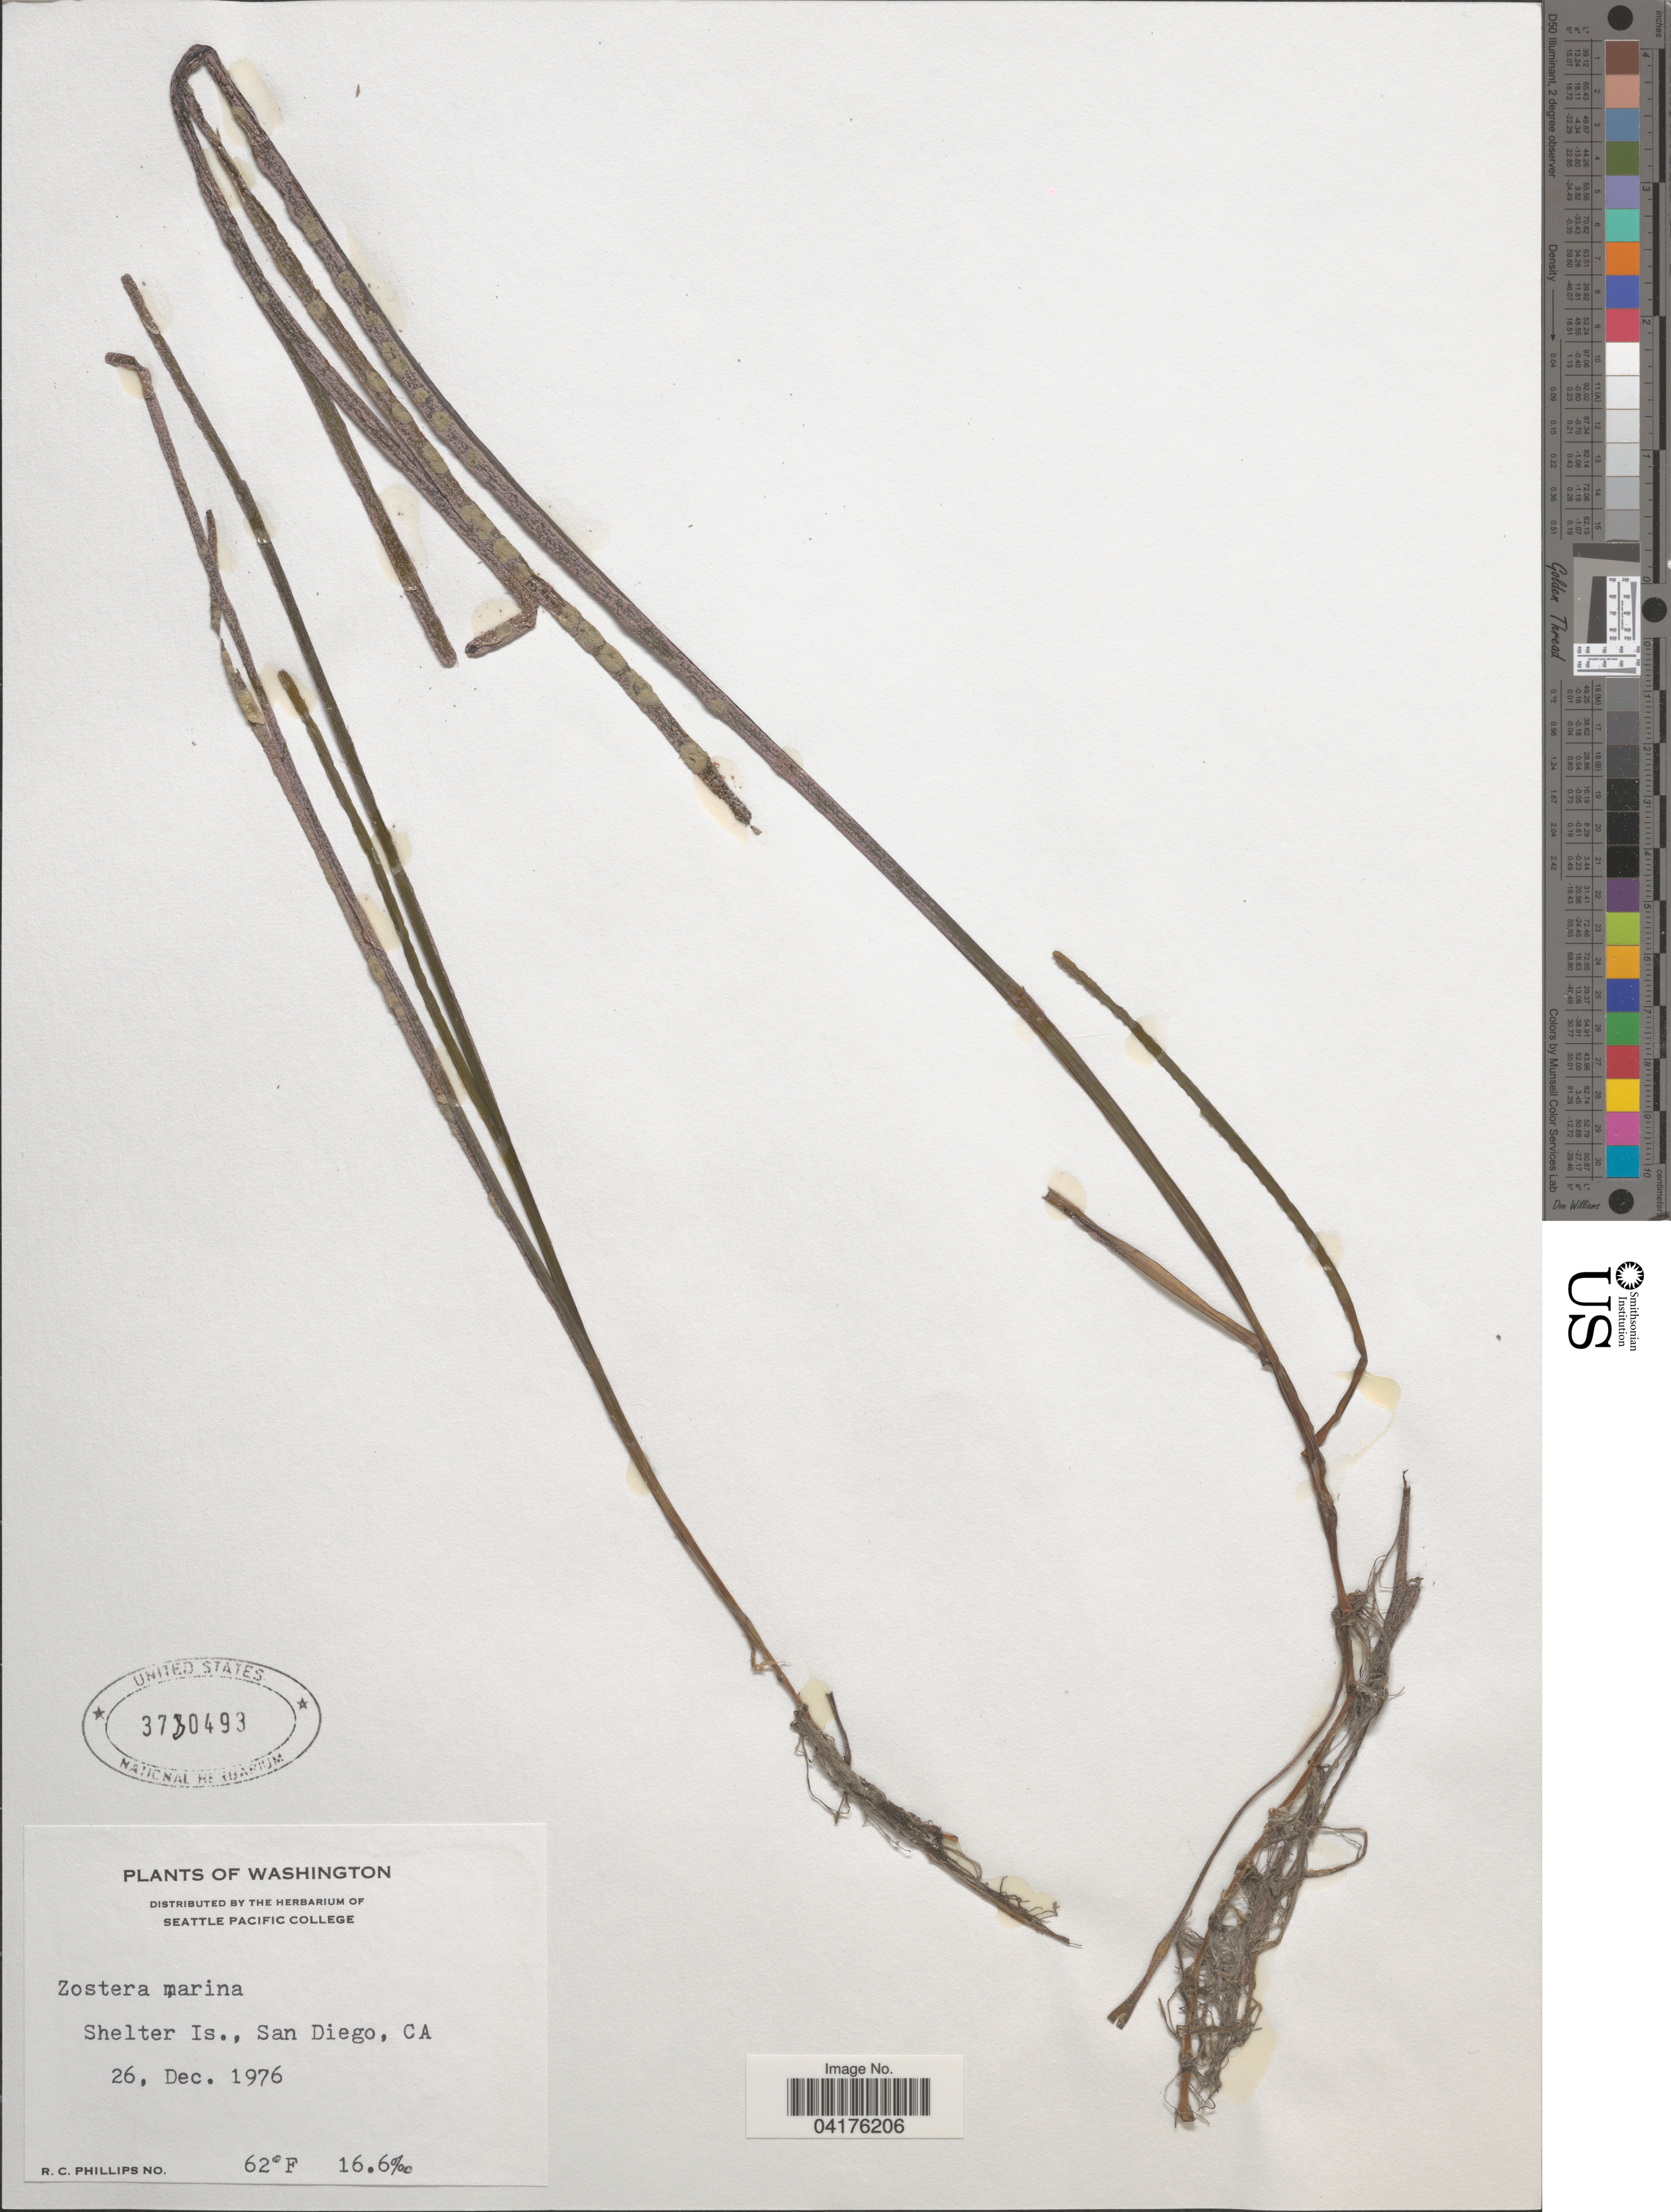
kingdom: Plantae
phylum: Tracheophyta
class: Liliopsida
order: Alismatales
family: Zosteraceae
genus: Zostera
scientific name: Zostera marina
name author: L.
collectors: R. C. Phillips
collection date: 1976-12-26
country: United States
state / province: California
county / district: San Diego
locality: Shelter Is., San Diego.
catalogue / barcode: US 3780493